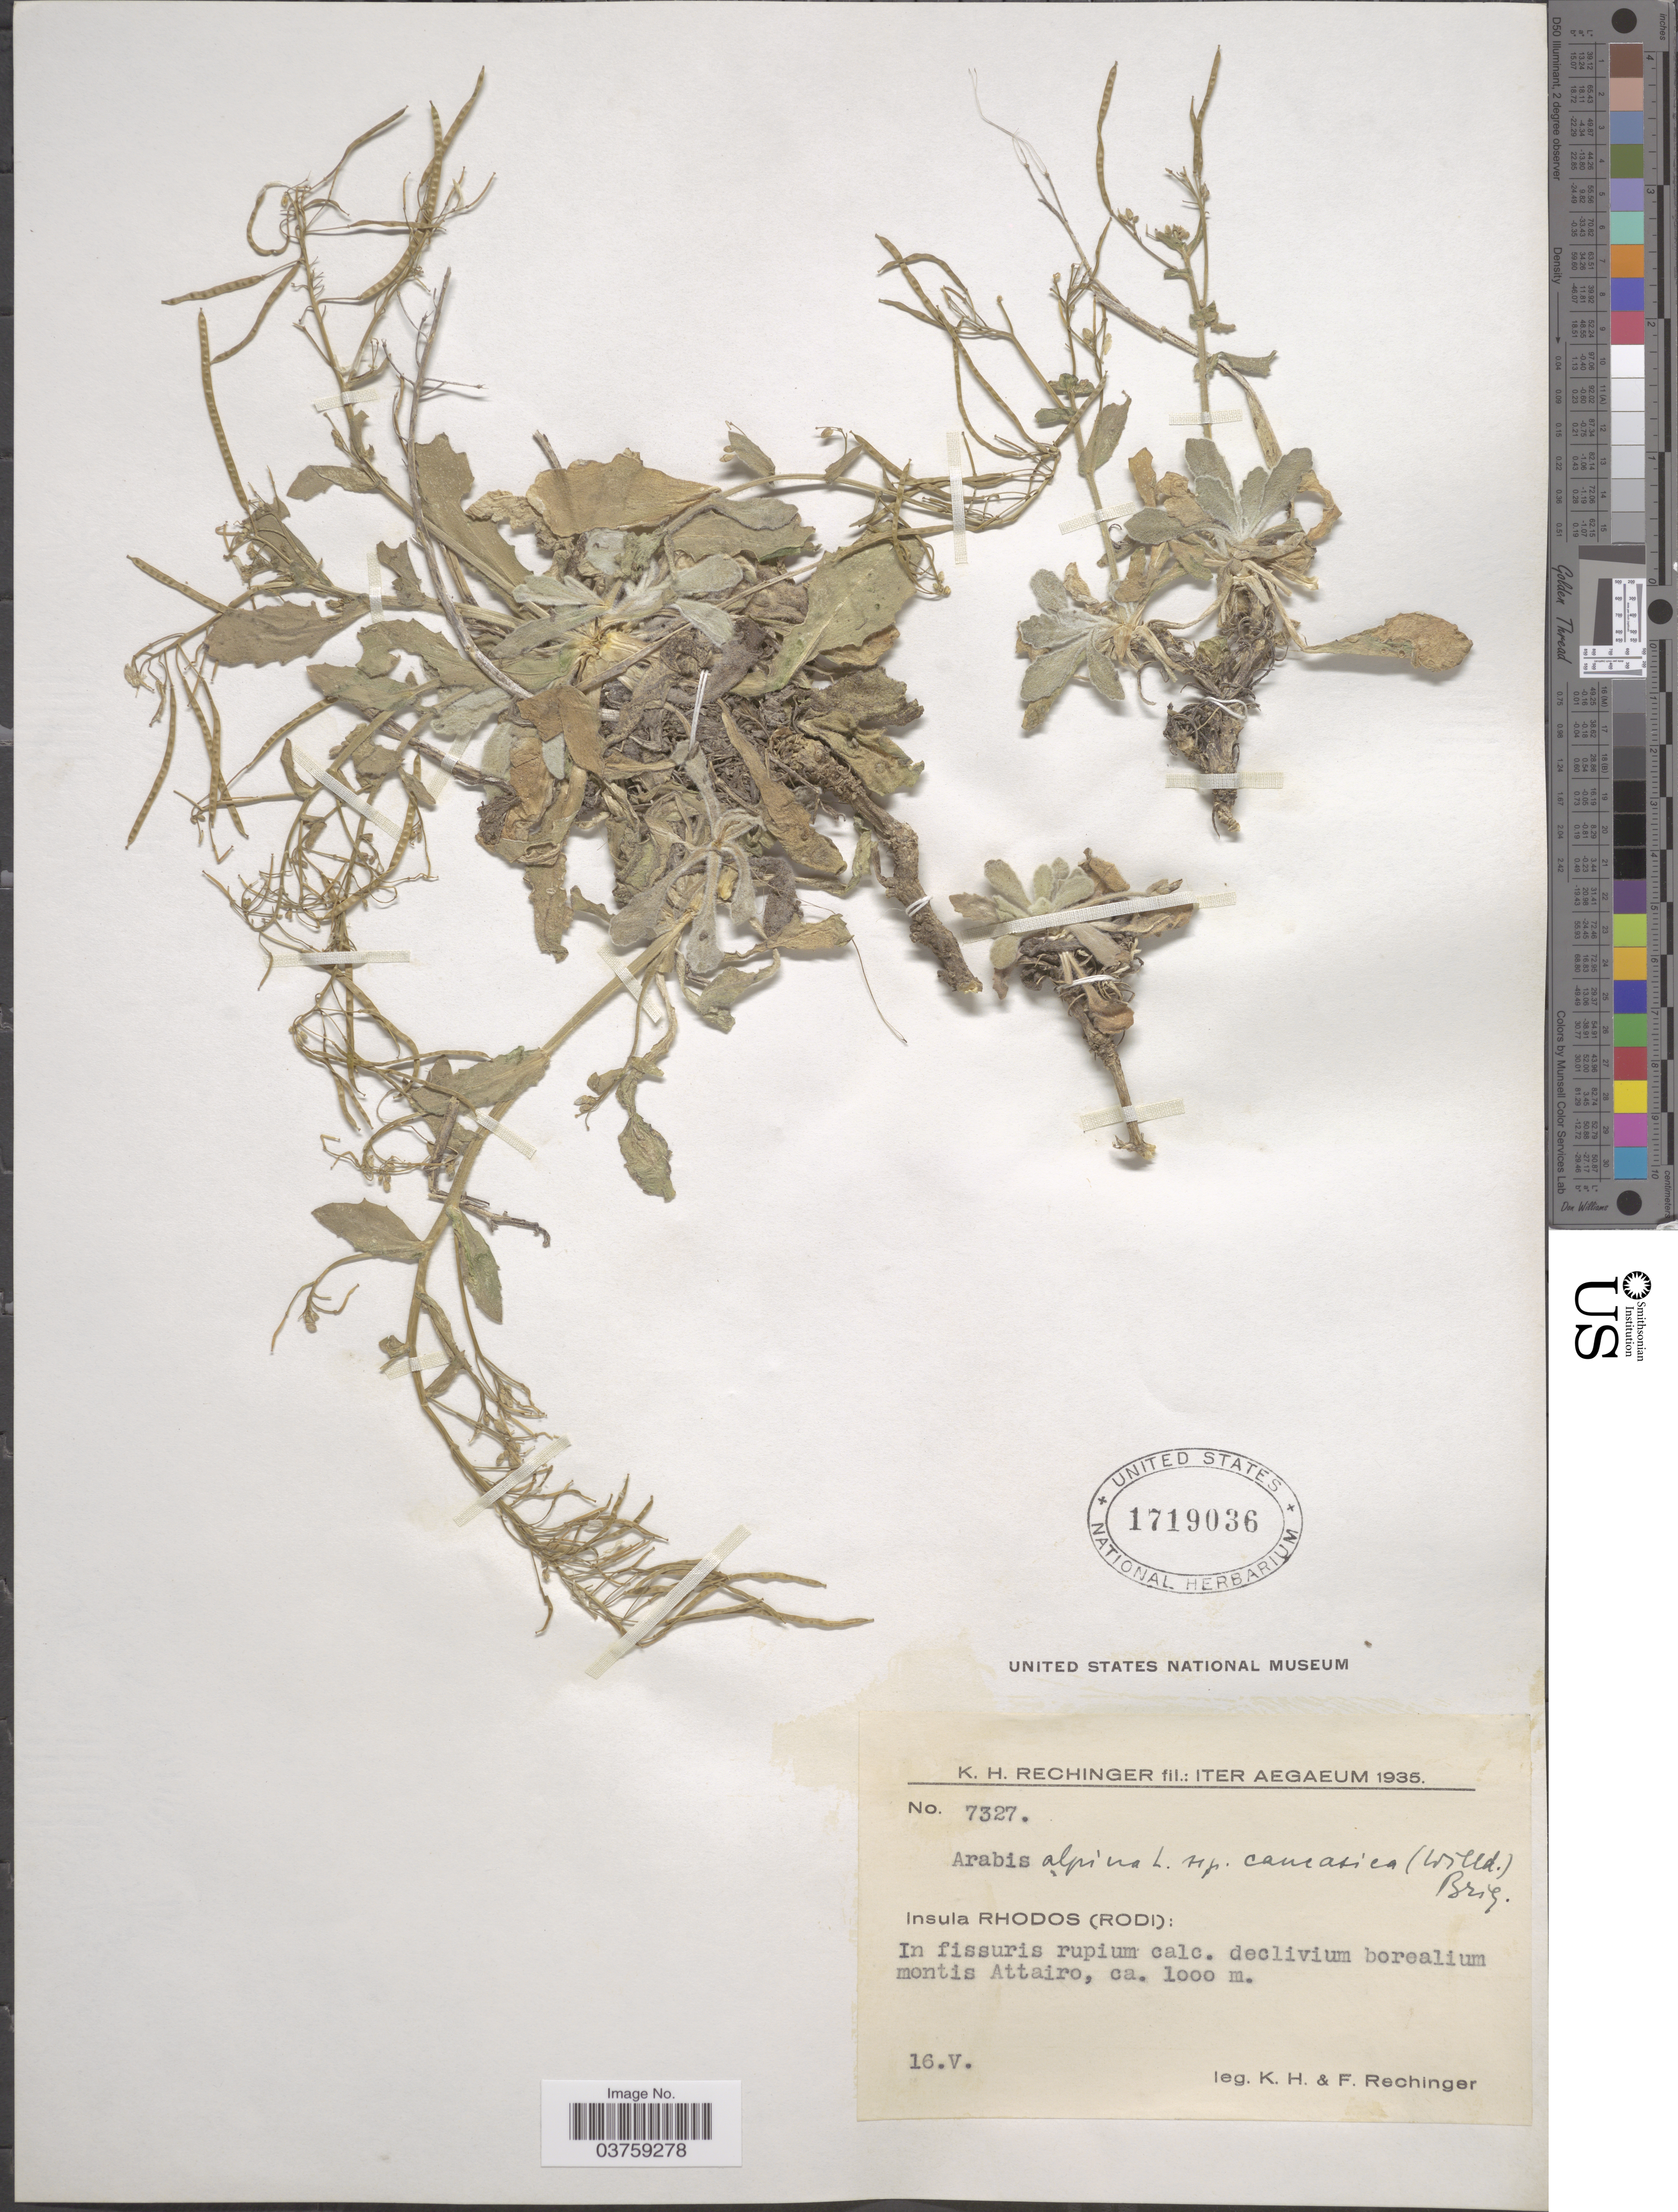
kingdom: Plantae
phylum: Tracheophyta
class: Magnoliopsida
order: Brassicales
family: Brassicaceae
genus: Arabis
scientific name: Arabis alpina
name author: L.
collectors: K. H. Rechinger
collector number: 7327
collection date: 1935-05-16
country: Greece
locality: Iter Aegæum. Insula Rhodos (Rodi): In fissuris rupium calc. declivium borealium montis Attairo.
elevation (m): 1000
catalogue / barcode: US 1719036